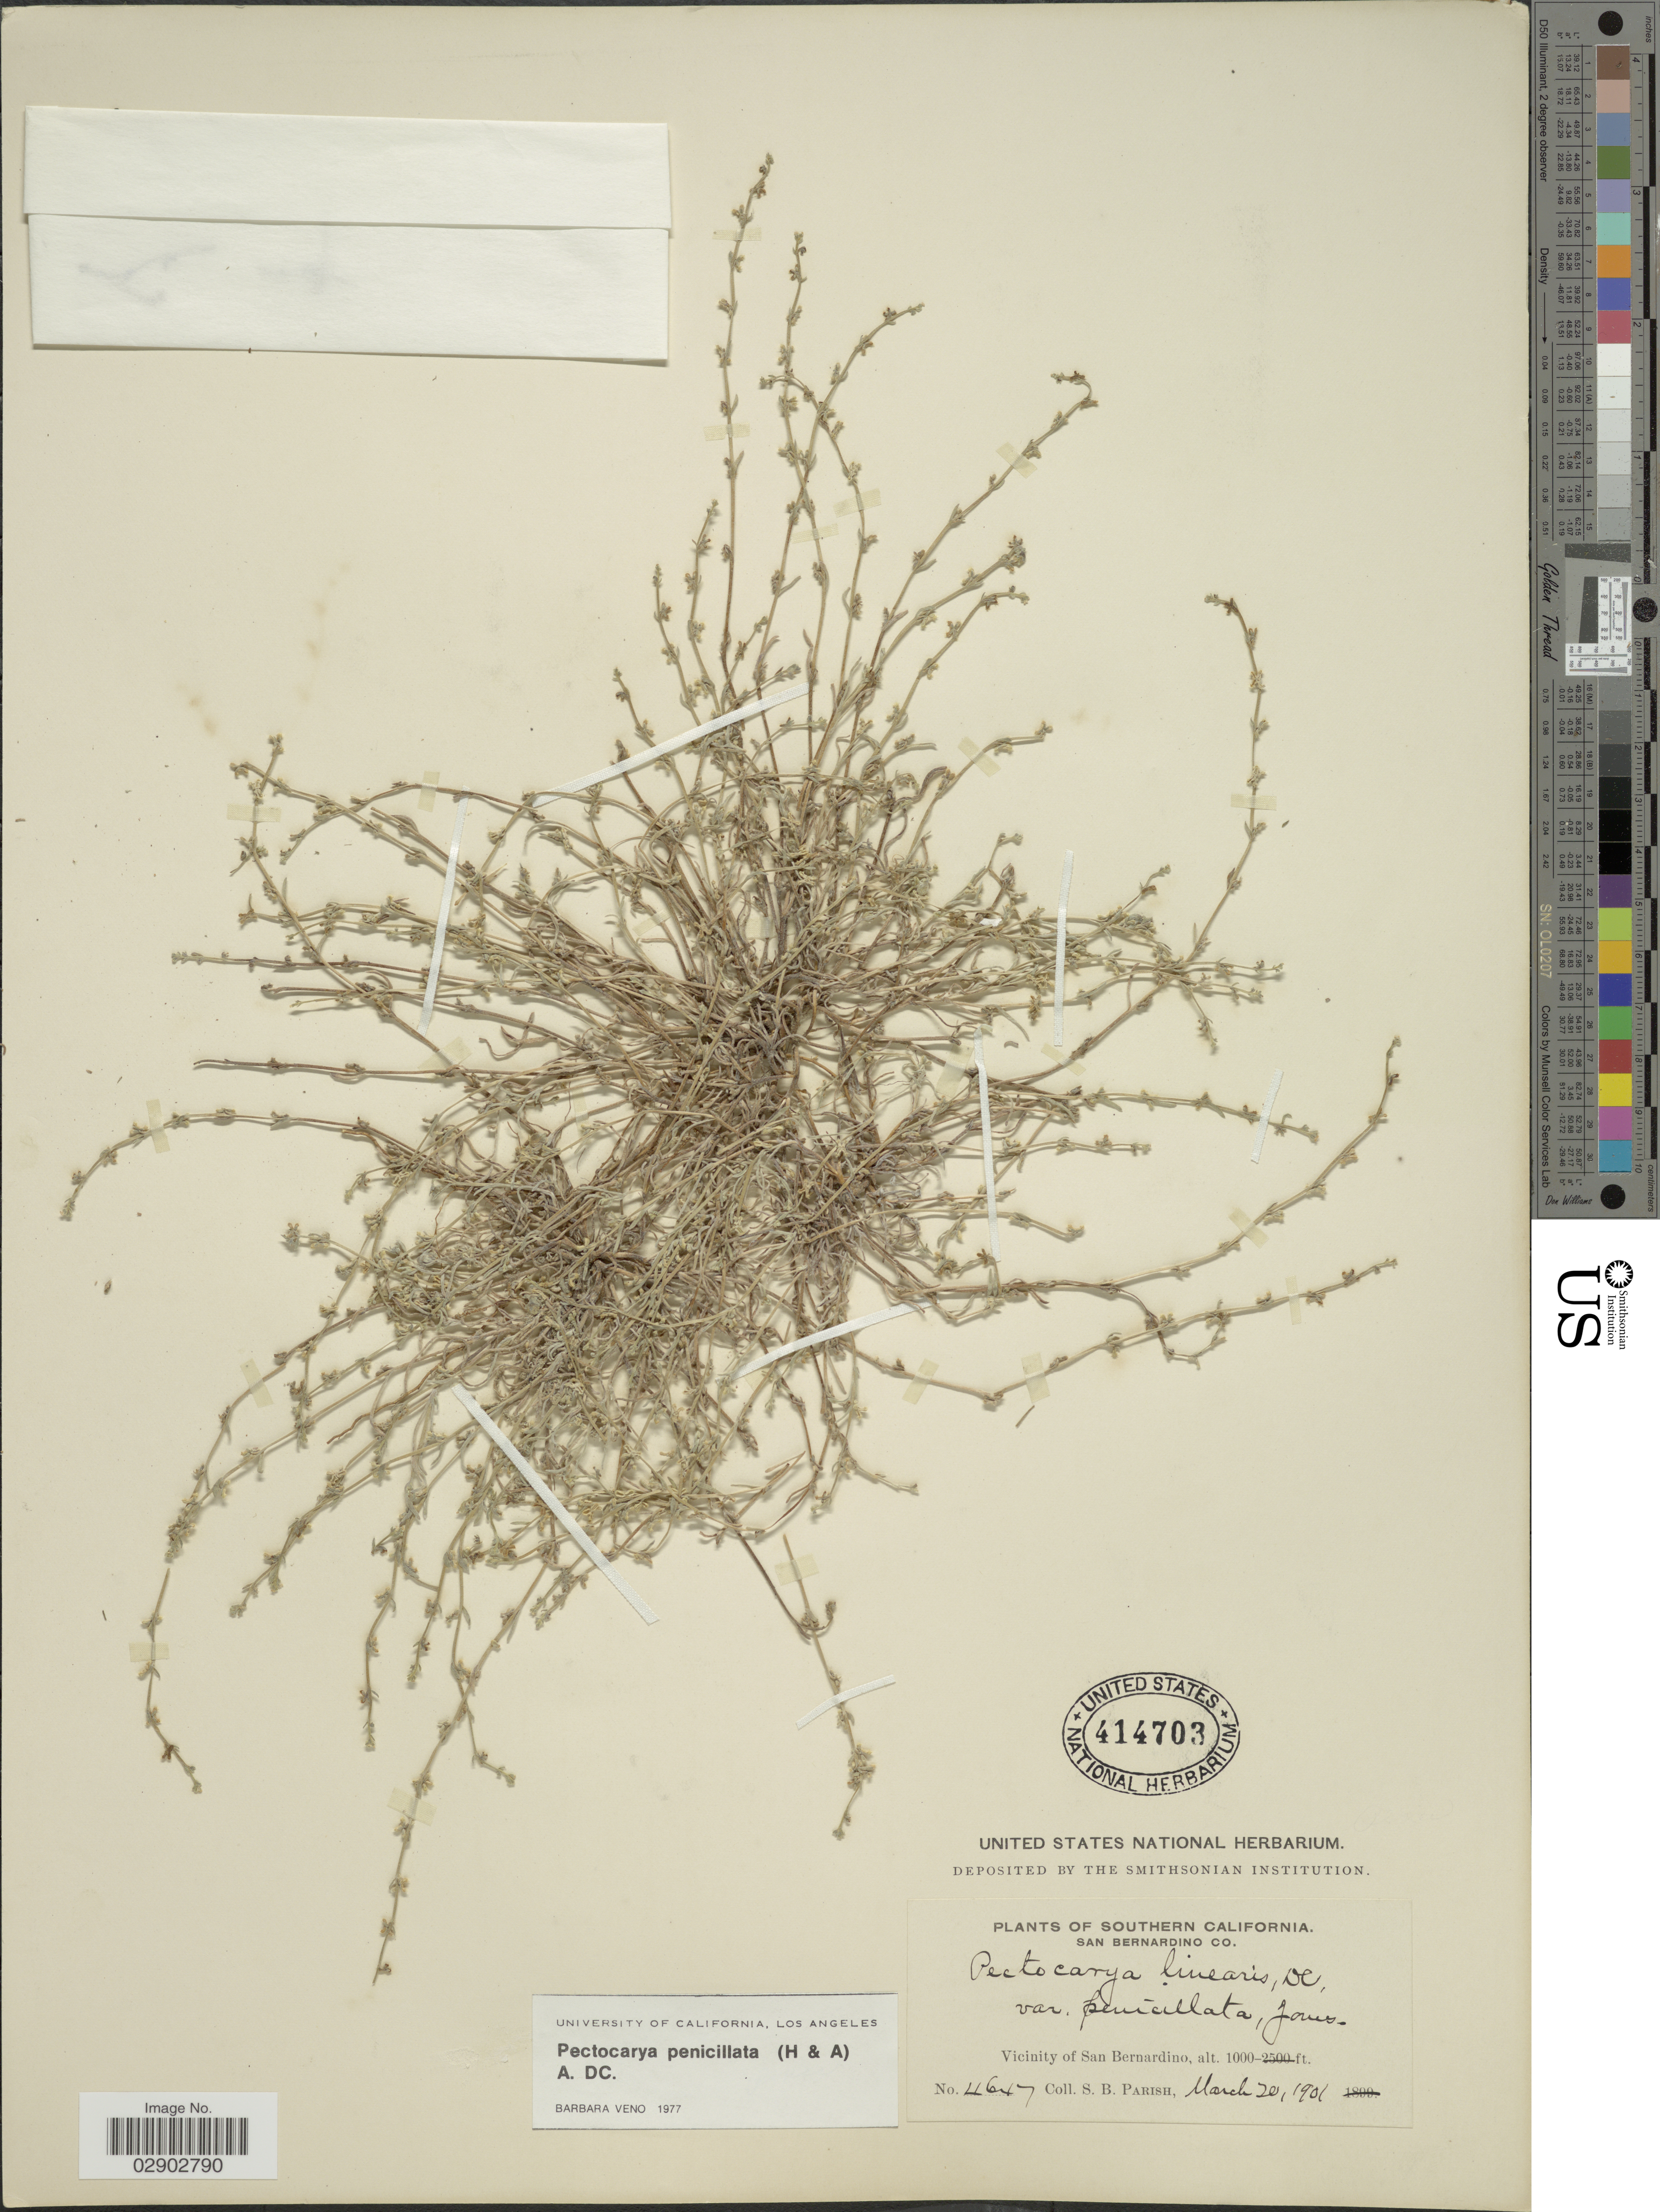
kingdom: Plantae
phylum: Tracheophyta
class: Magnoliopsida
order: Boraginales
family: Boraginaceae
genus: Pectocarya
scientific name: Pectocarya penicillata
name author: Hook. & Arn.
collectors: S. B. Parish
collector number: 4647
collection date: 1901-03-20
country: United States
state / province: California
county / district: San Bernardino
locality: Southern California. San Bernardino Co. Vicinity of San Bernardino.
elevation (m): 305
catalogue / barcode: US 414703